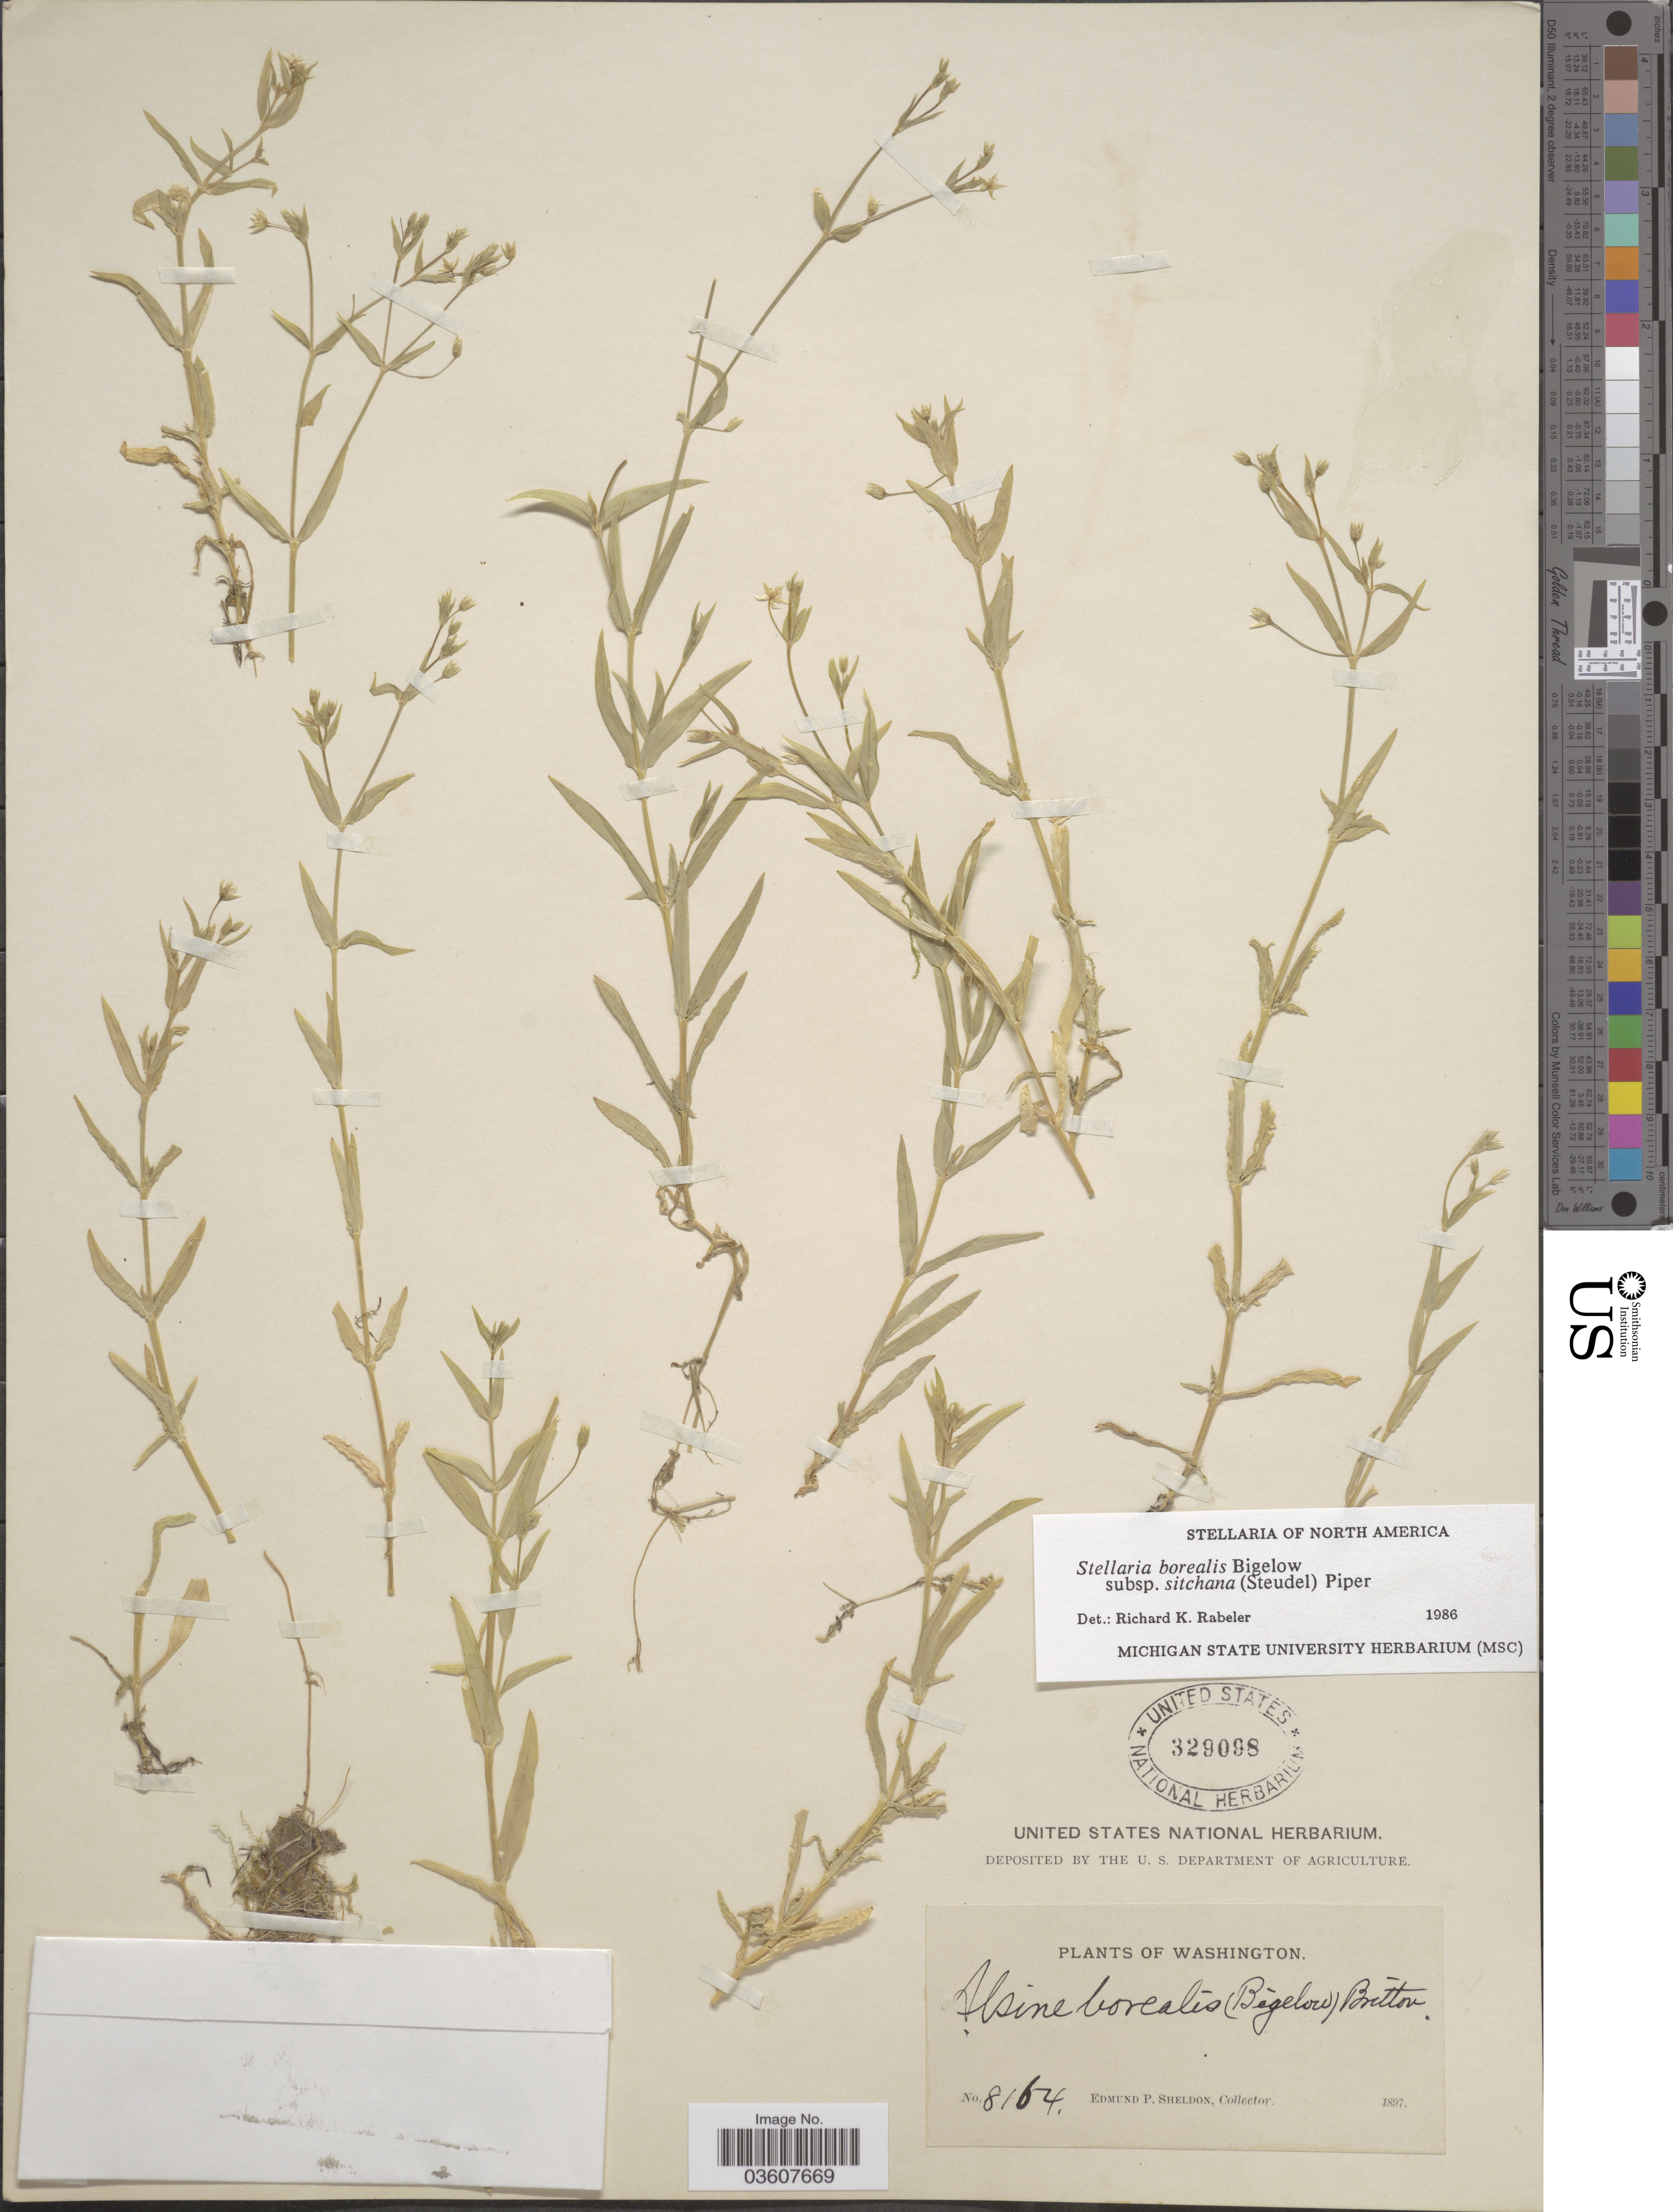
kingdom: Plantae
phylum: Tracheophyta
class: Magnoliopsida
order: Caryophyllales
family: Caryophyllaceae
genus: Stellaria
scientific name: Stellaria borealis subsp. sitchana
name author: (Steud.) Piper & Beattie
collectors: E. P. Sheldon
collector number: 8464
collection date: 1897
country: United States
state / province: Washington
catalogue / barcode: US 329098